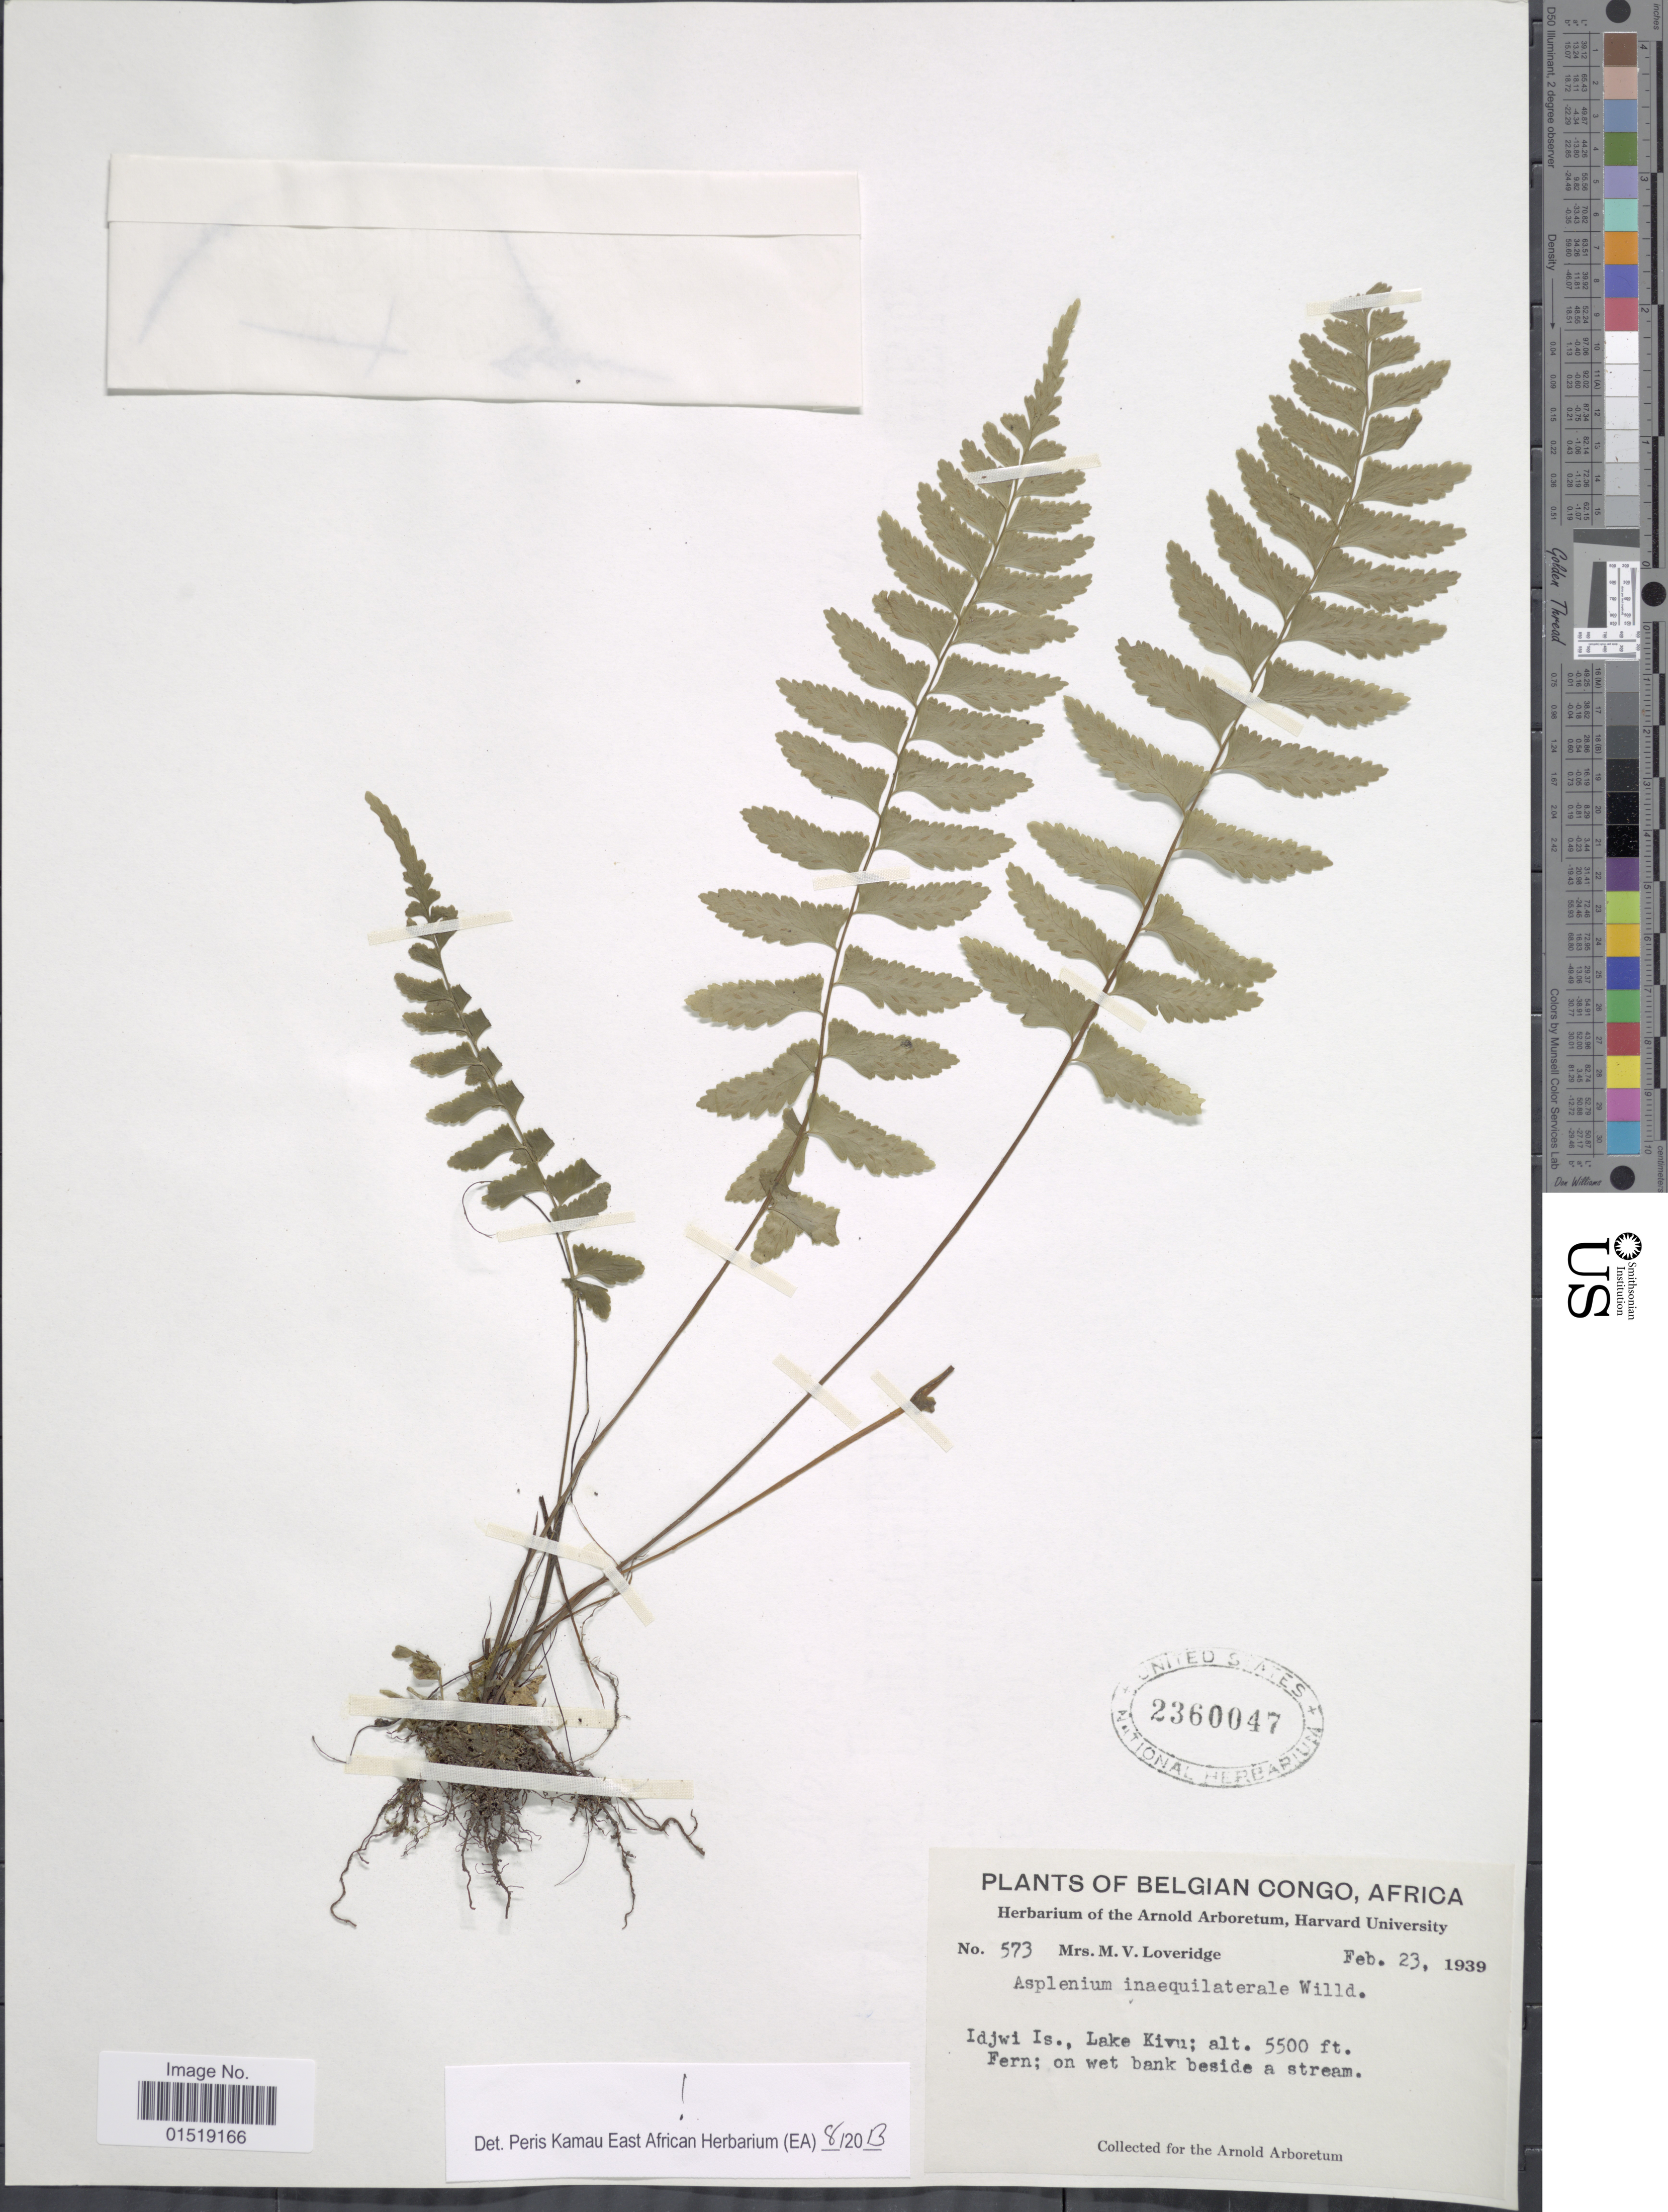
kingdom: Plantae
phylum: Tracheophyta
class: Polypodiopsida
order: Polypodiales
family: Aspleniaceae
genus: Asplenium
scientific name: Asplenium inaequilaterale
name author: Willd.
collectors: M. Loveridge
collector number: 573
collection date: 1939-02-23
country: Congo, Democratic Republic of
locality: Belgian Congo. Idjwi Is., Lake Kivu.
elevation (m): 1676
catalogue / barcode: US 2360047